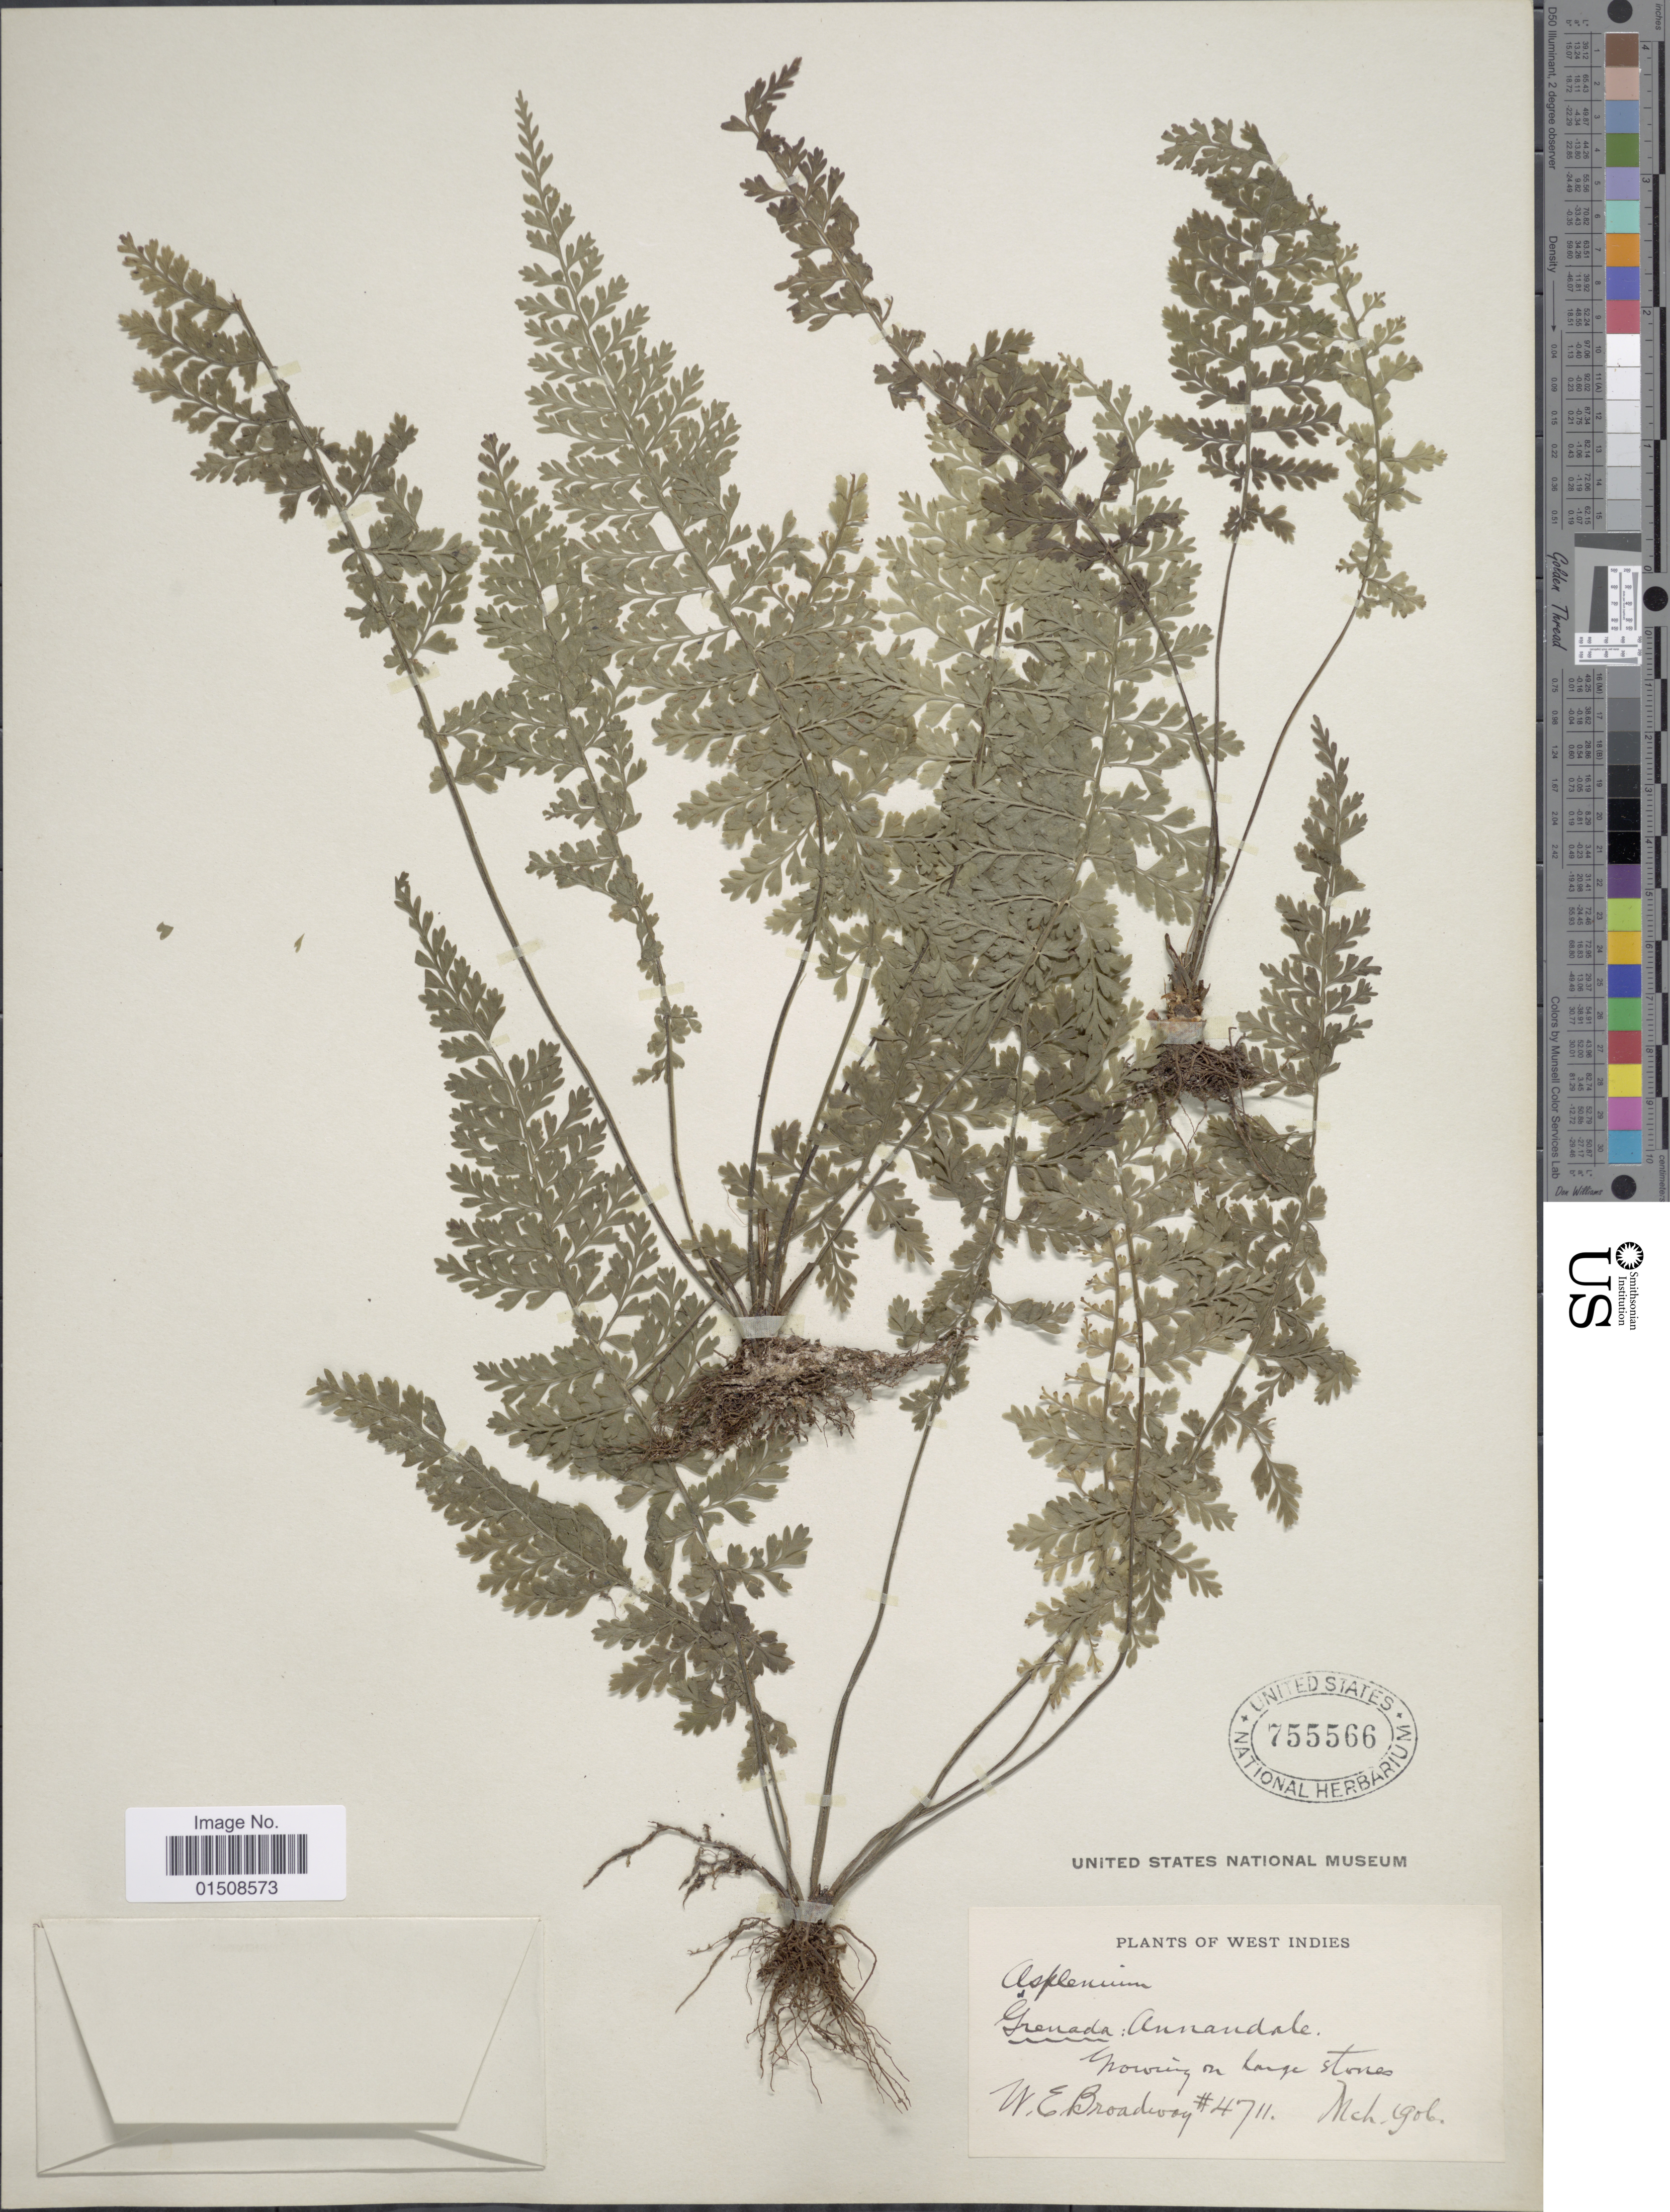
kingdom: Plantae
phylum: Tracheophyta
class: Polypodiopsida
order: Polypodiales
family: Aspleniaceae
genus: Asplenium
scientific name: Asplenium cristatum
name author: Lam.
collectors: W. E. Broadway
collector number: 4711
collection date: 1906-03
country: Grenada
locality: Amandale, always seen growing on large stones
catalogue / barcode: US 755566